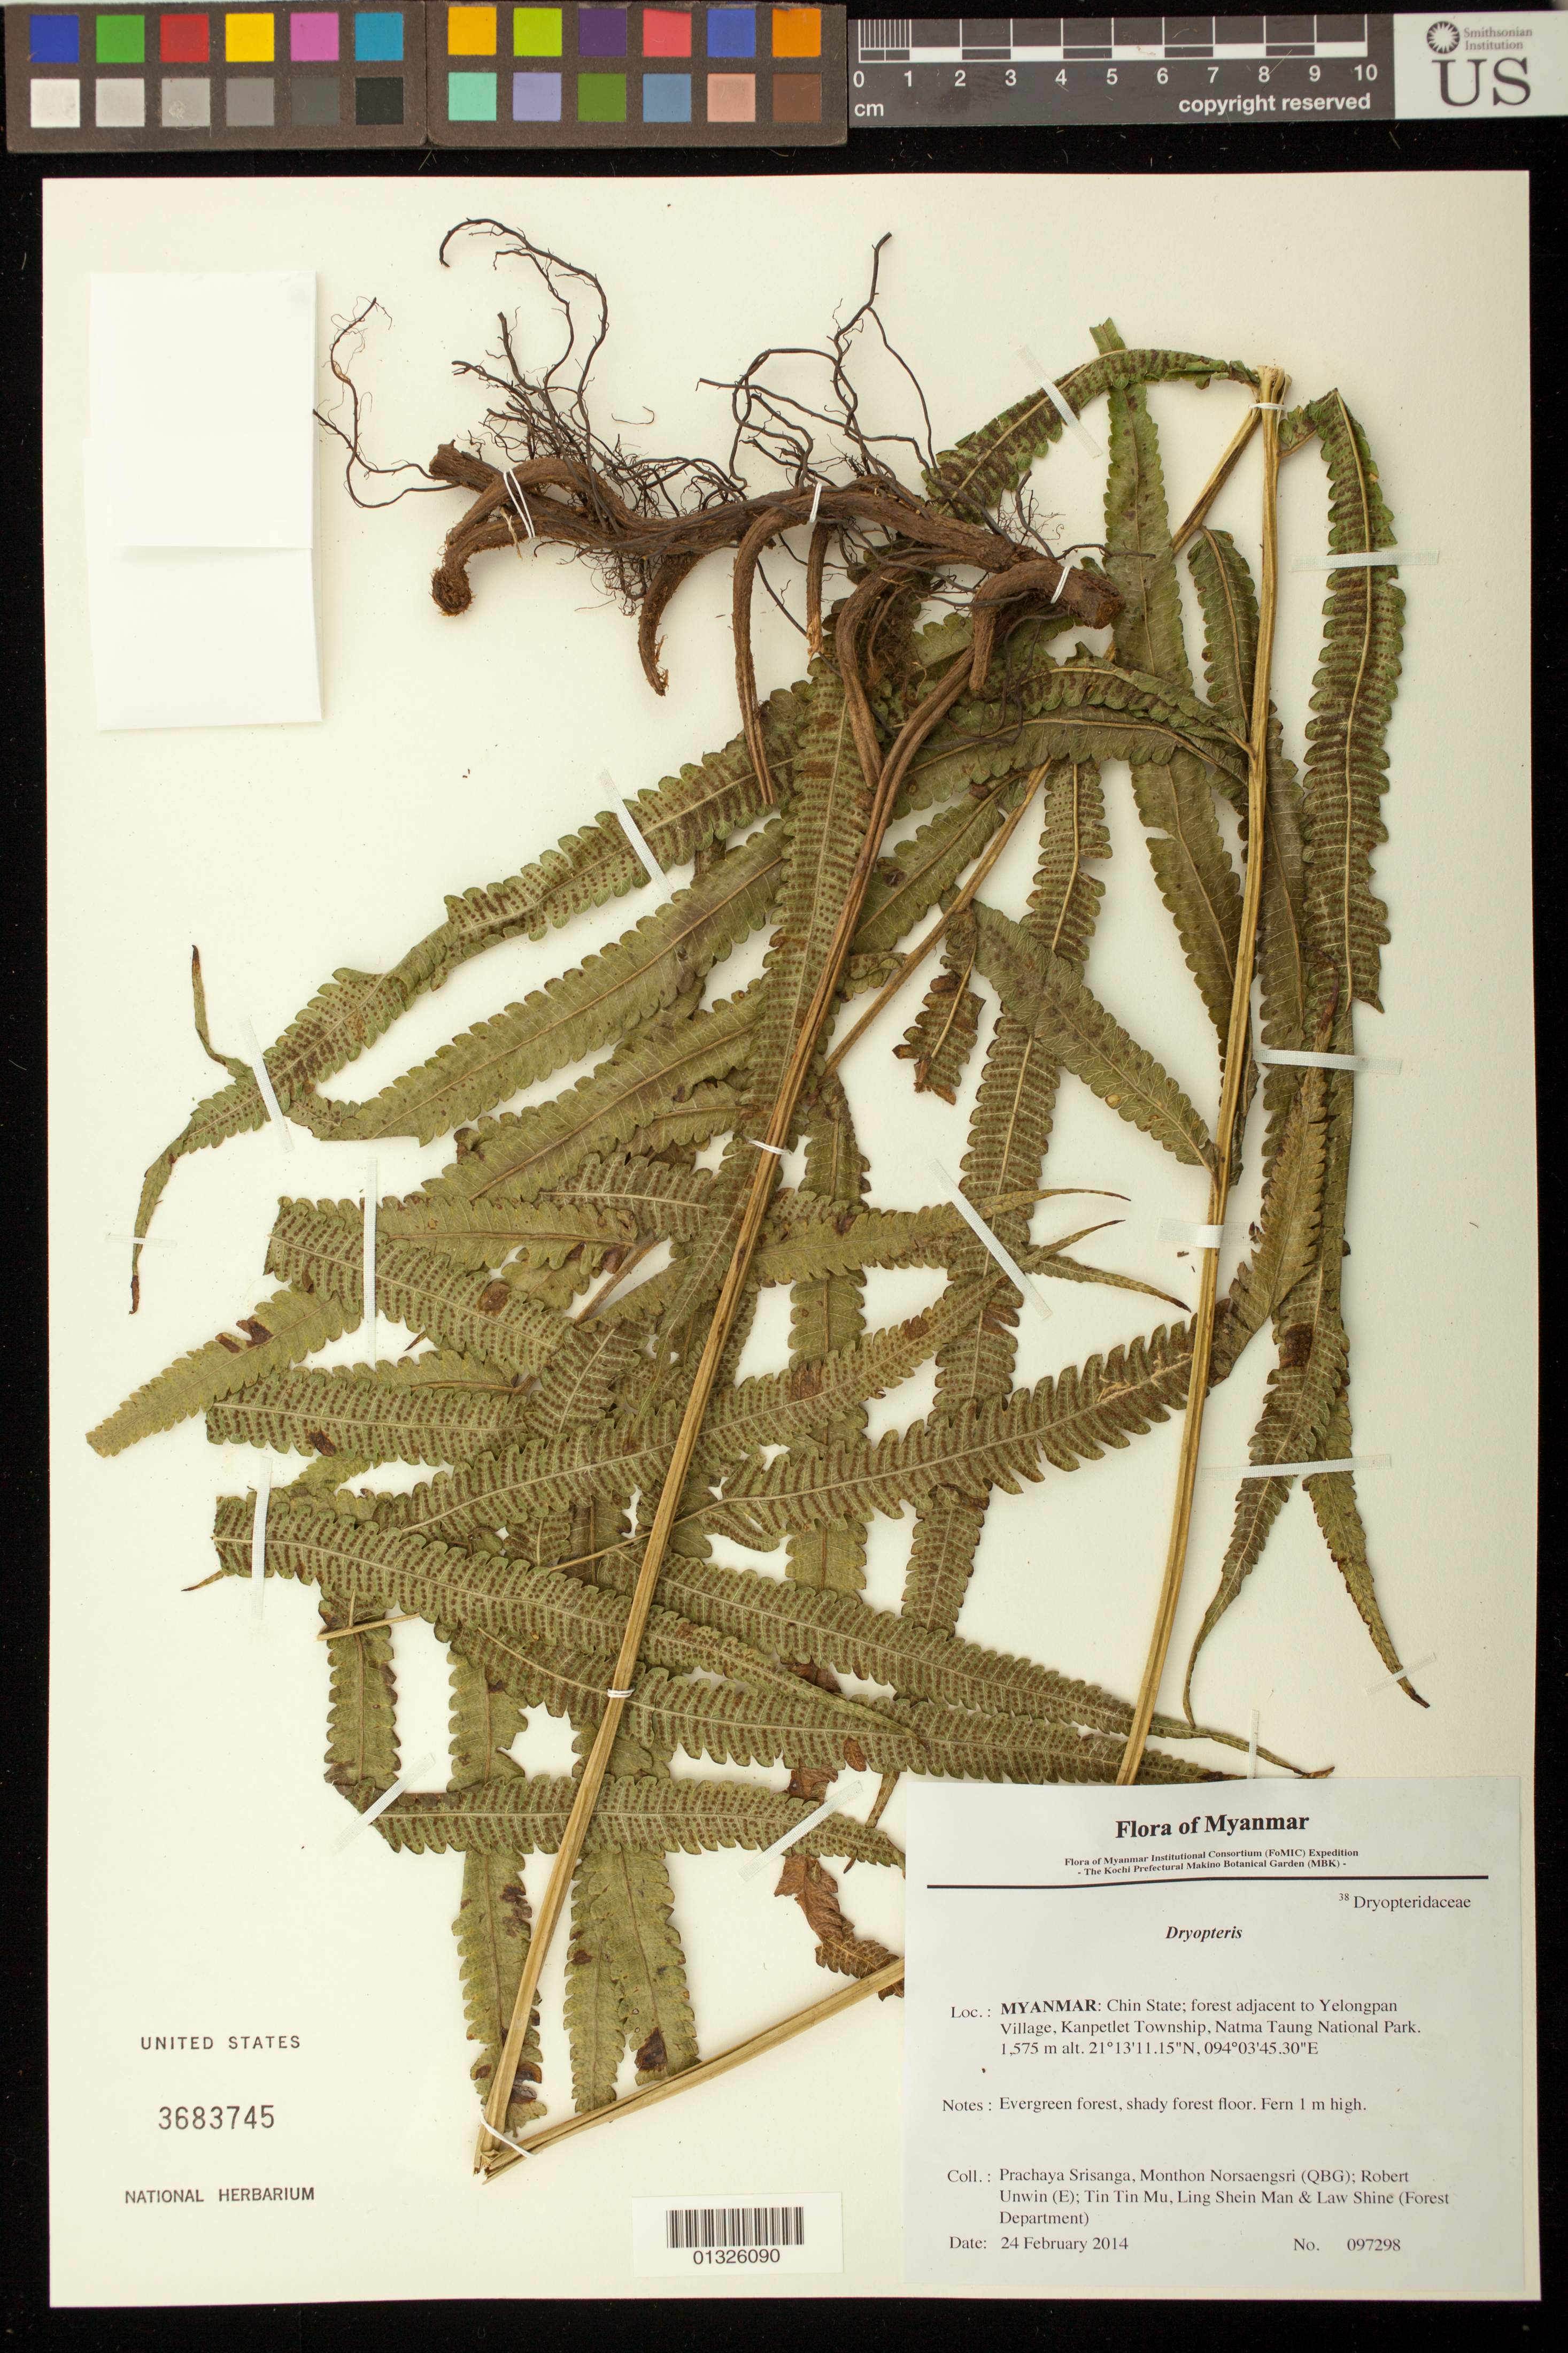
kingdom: Plantae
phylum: Tracheophyta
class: Polypodiopsida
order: Polypodiales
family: Dryopteridaceae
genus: Dryopteris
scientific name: Dryopteris sp.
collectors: P. Srisanga, M. Norsaengsri, R. Unwin, Tin Tin Mu, Ling Shein Man & L. Shine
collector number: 97298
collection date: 2014-02-24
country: Myanmar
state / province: Chin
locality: Forest adjacent to Yelongpan Village, Kanpetlet Township, Natma Taung National Park.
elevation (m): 1575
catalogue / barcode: US 3683745